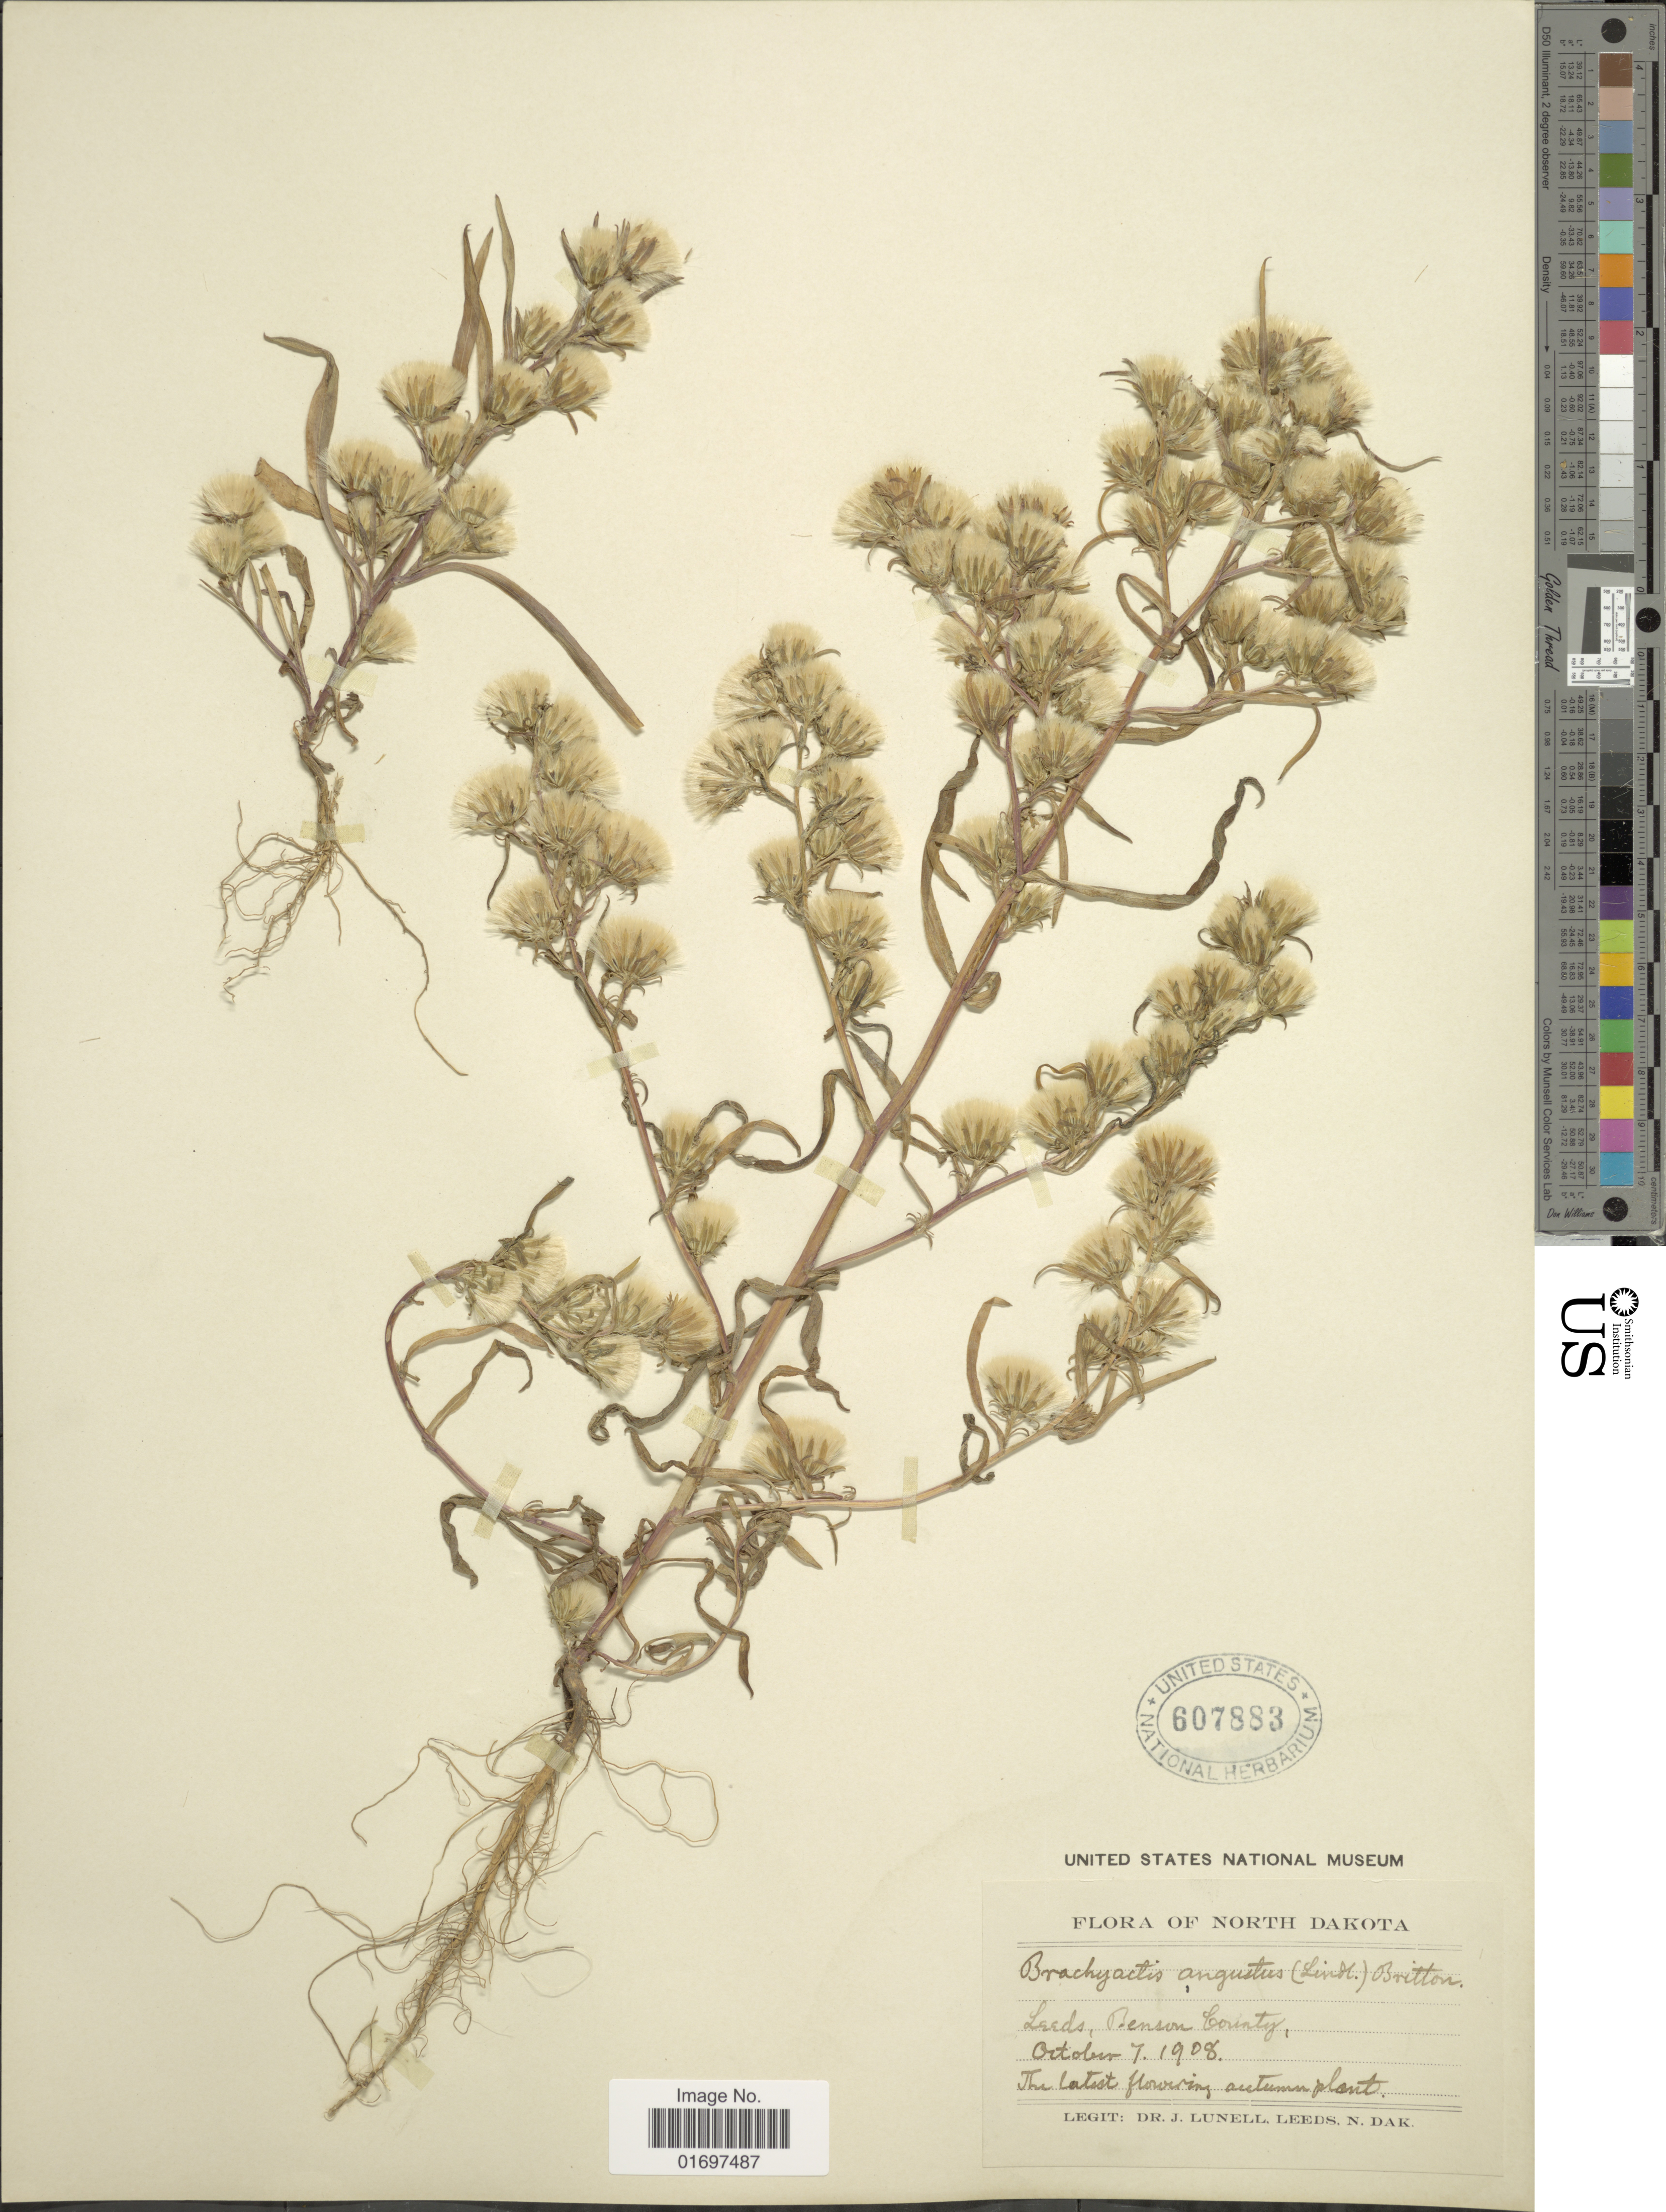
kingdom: Plantae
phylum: Tracheophyta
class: Magnoliopsida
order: Asterales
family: Asteraceae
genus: Symphyotrichum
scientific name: Symphyotrichum ciliatum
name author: (Ledeb.) G.L. Nesom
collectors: J. Lunell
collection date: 1908-10-07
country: United States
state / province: North Dakota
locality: North Dakota. Leeds, Benson County.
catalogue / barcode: US 607883